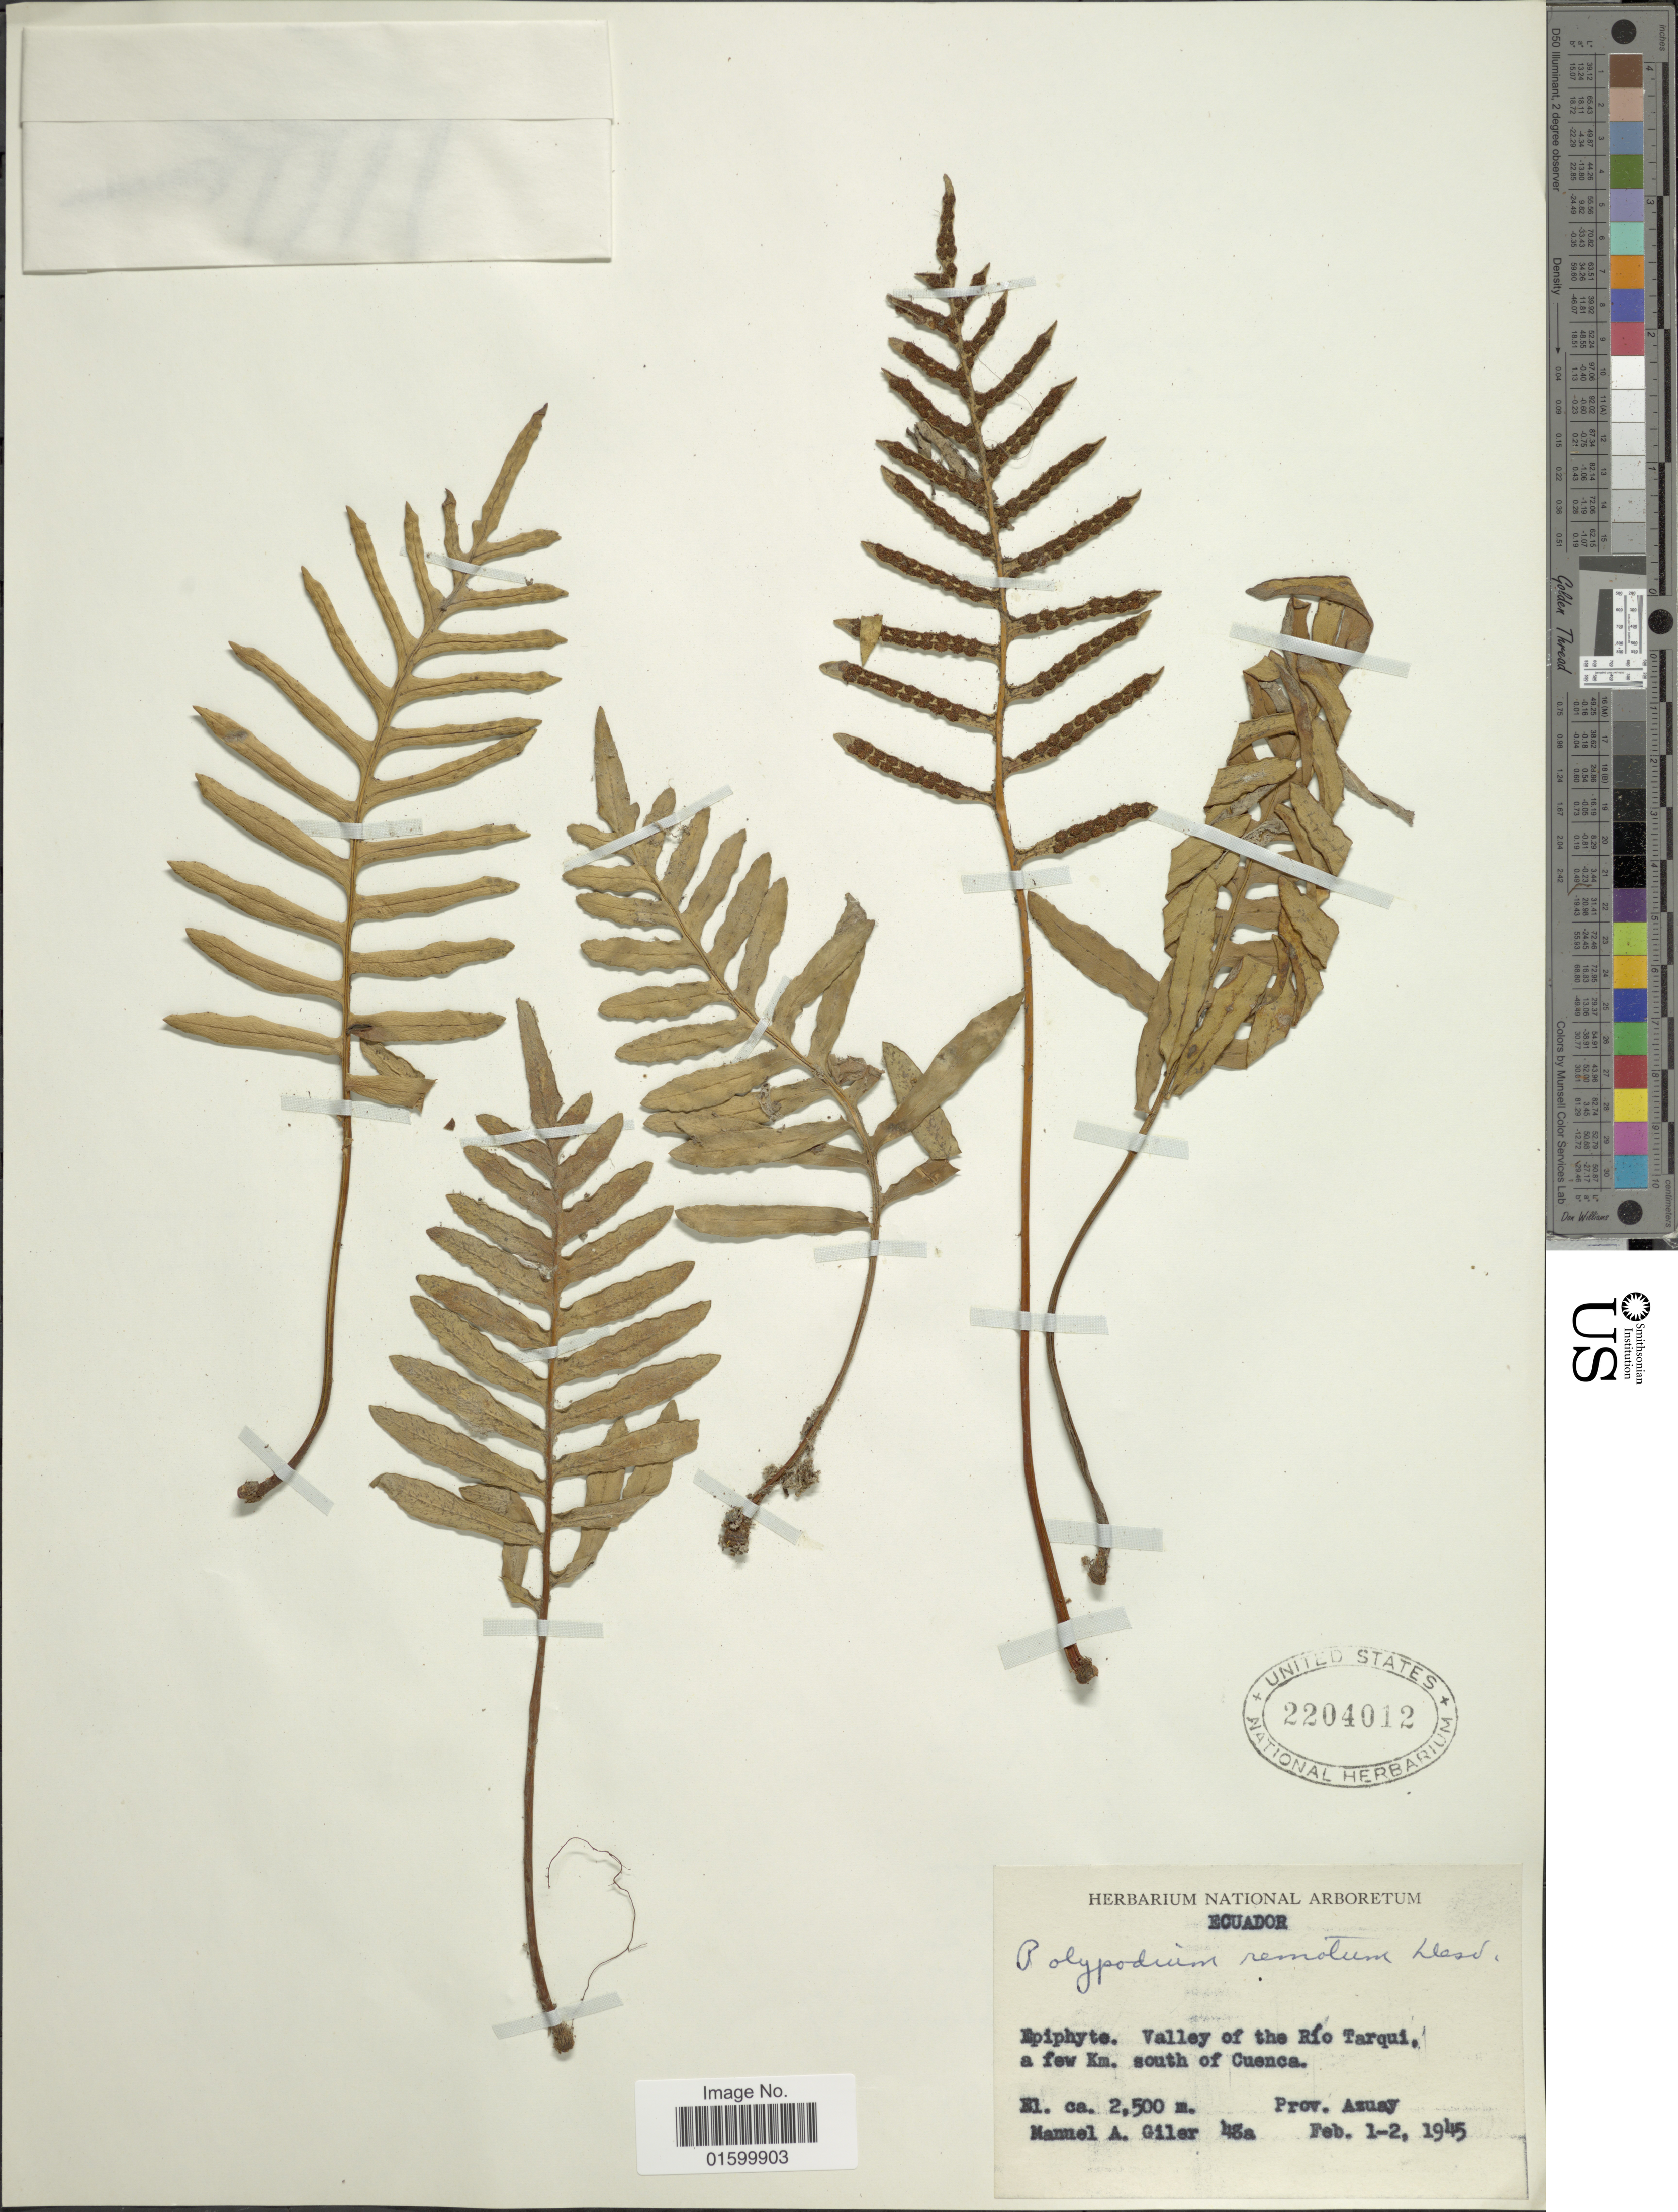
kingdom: Plantae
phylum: Tracheophyta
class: Polypodiopsida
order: Polypodiales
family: Polypodiaceae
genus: Pleopeltis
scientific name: Pleopeltis remota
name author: (Desv.) A.R. Sm.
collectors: M. Gíler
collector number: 48a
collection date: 1945-02-01/1945-02-02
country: Ecuador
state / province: Azuay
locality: Valley of the Rio Tarqui, a few Km. south of Cuenca, Prov. Azuay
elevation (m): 2500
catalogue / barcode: US 2204012